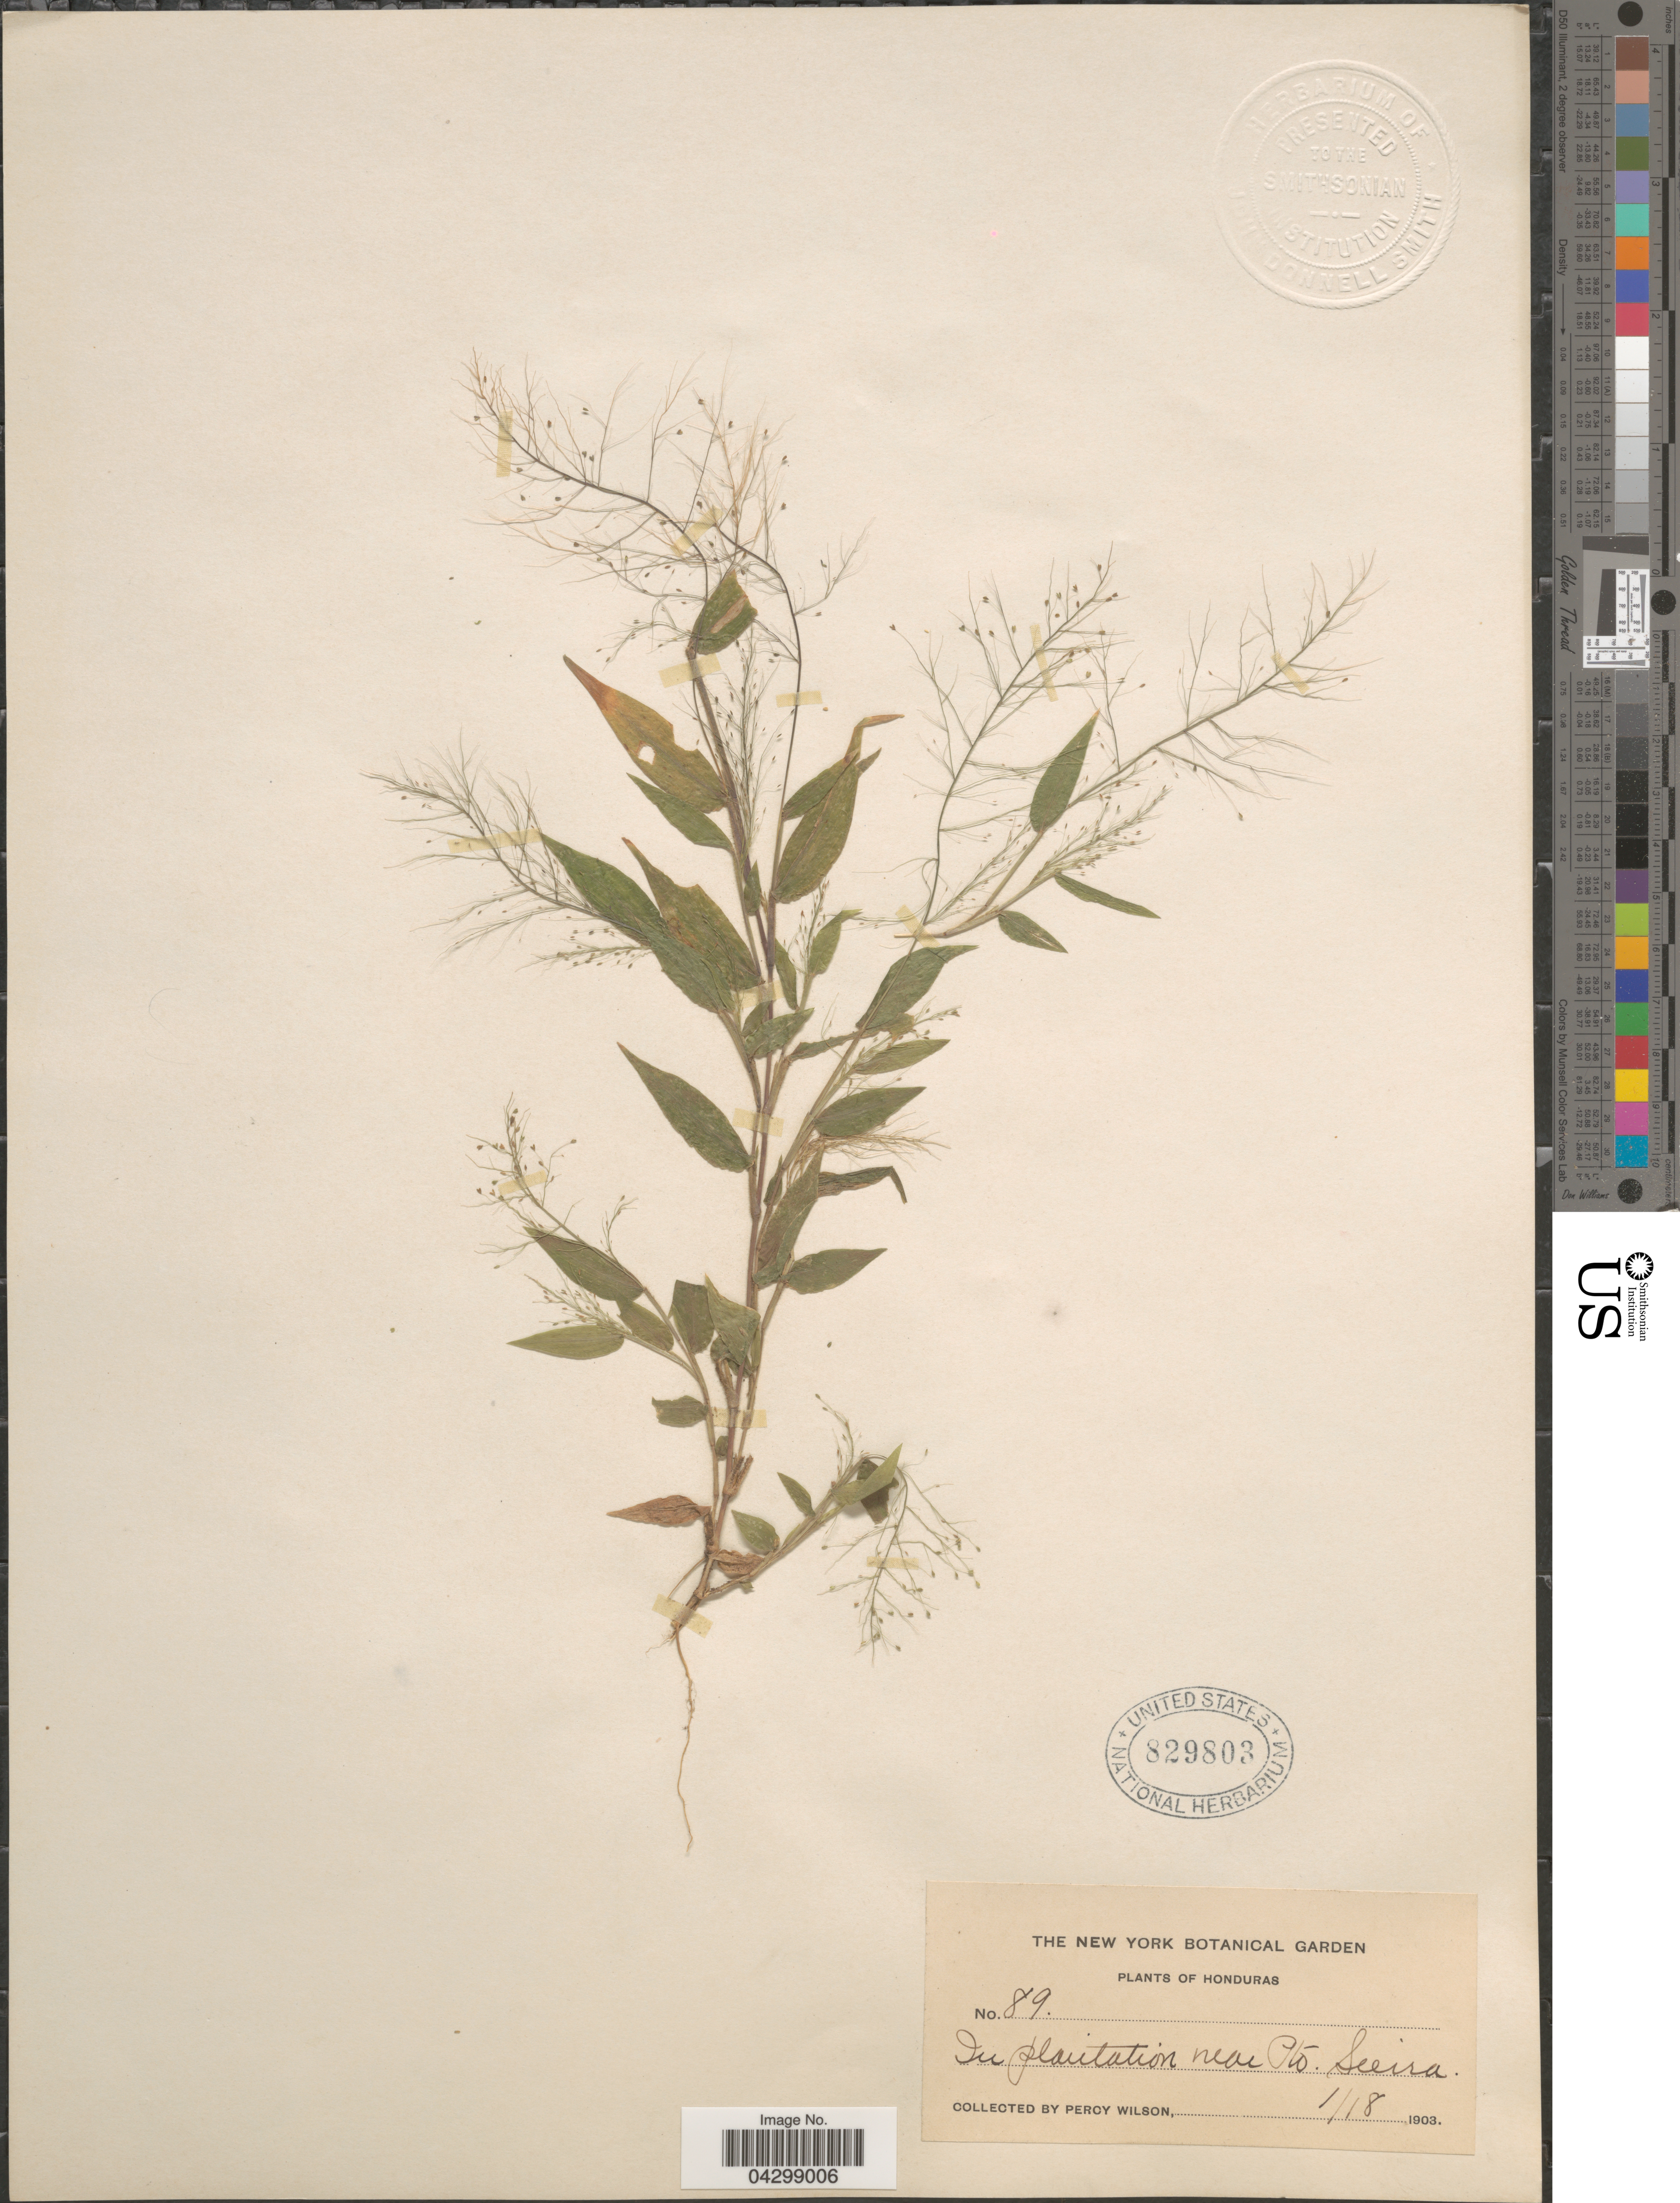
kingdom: Plantae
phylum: Tracheophyta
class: Liliopsida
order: Poales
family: Poaceae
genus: Panicum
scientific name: Panicum trichoides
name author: Sw.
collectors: P. Wilson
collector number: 89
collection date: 1903-01-18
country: Honduras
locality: In plantation near Pto. Sierra.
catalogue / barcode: US 829803